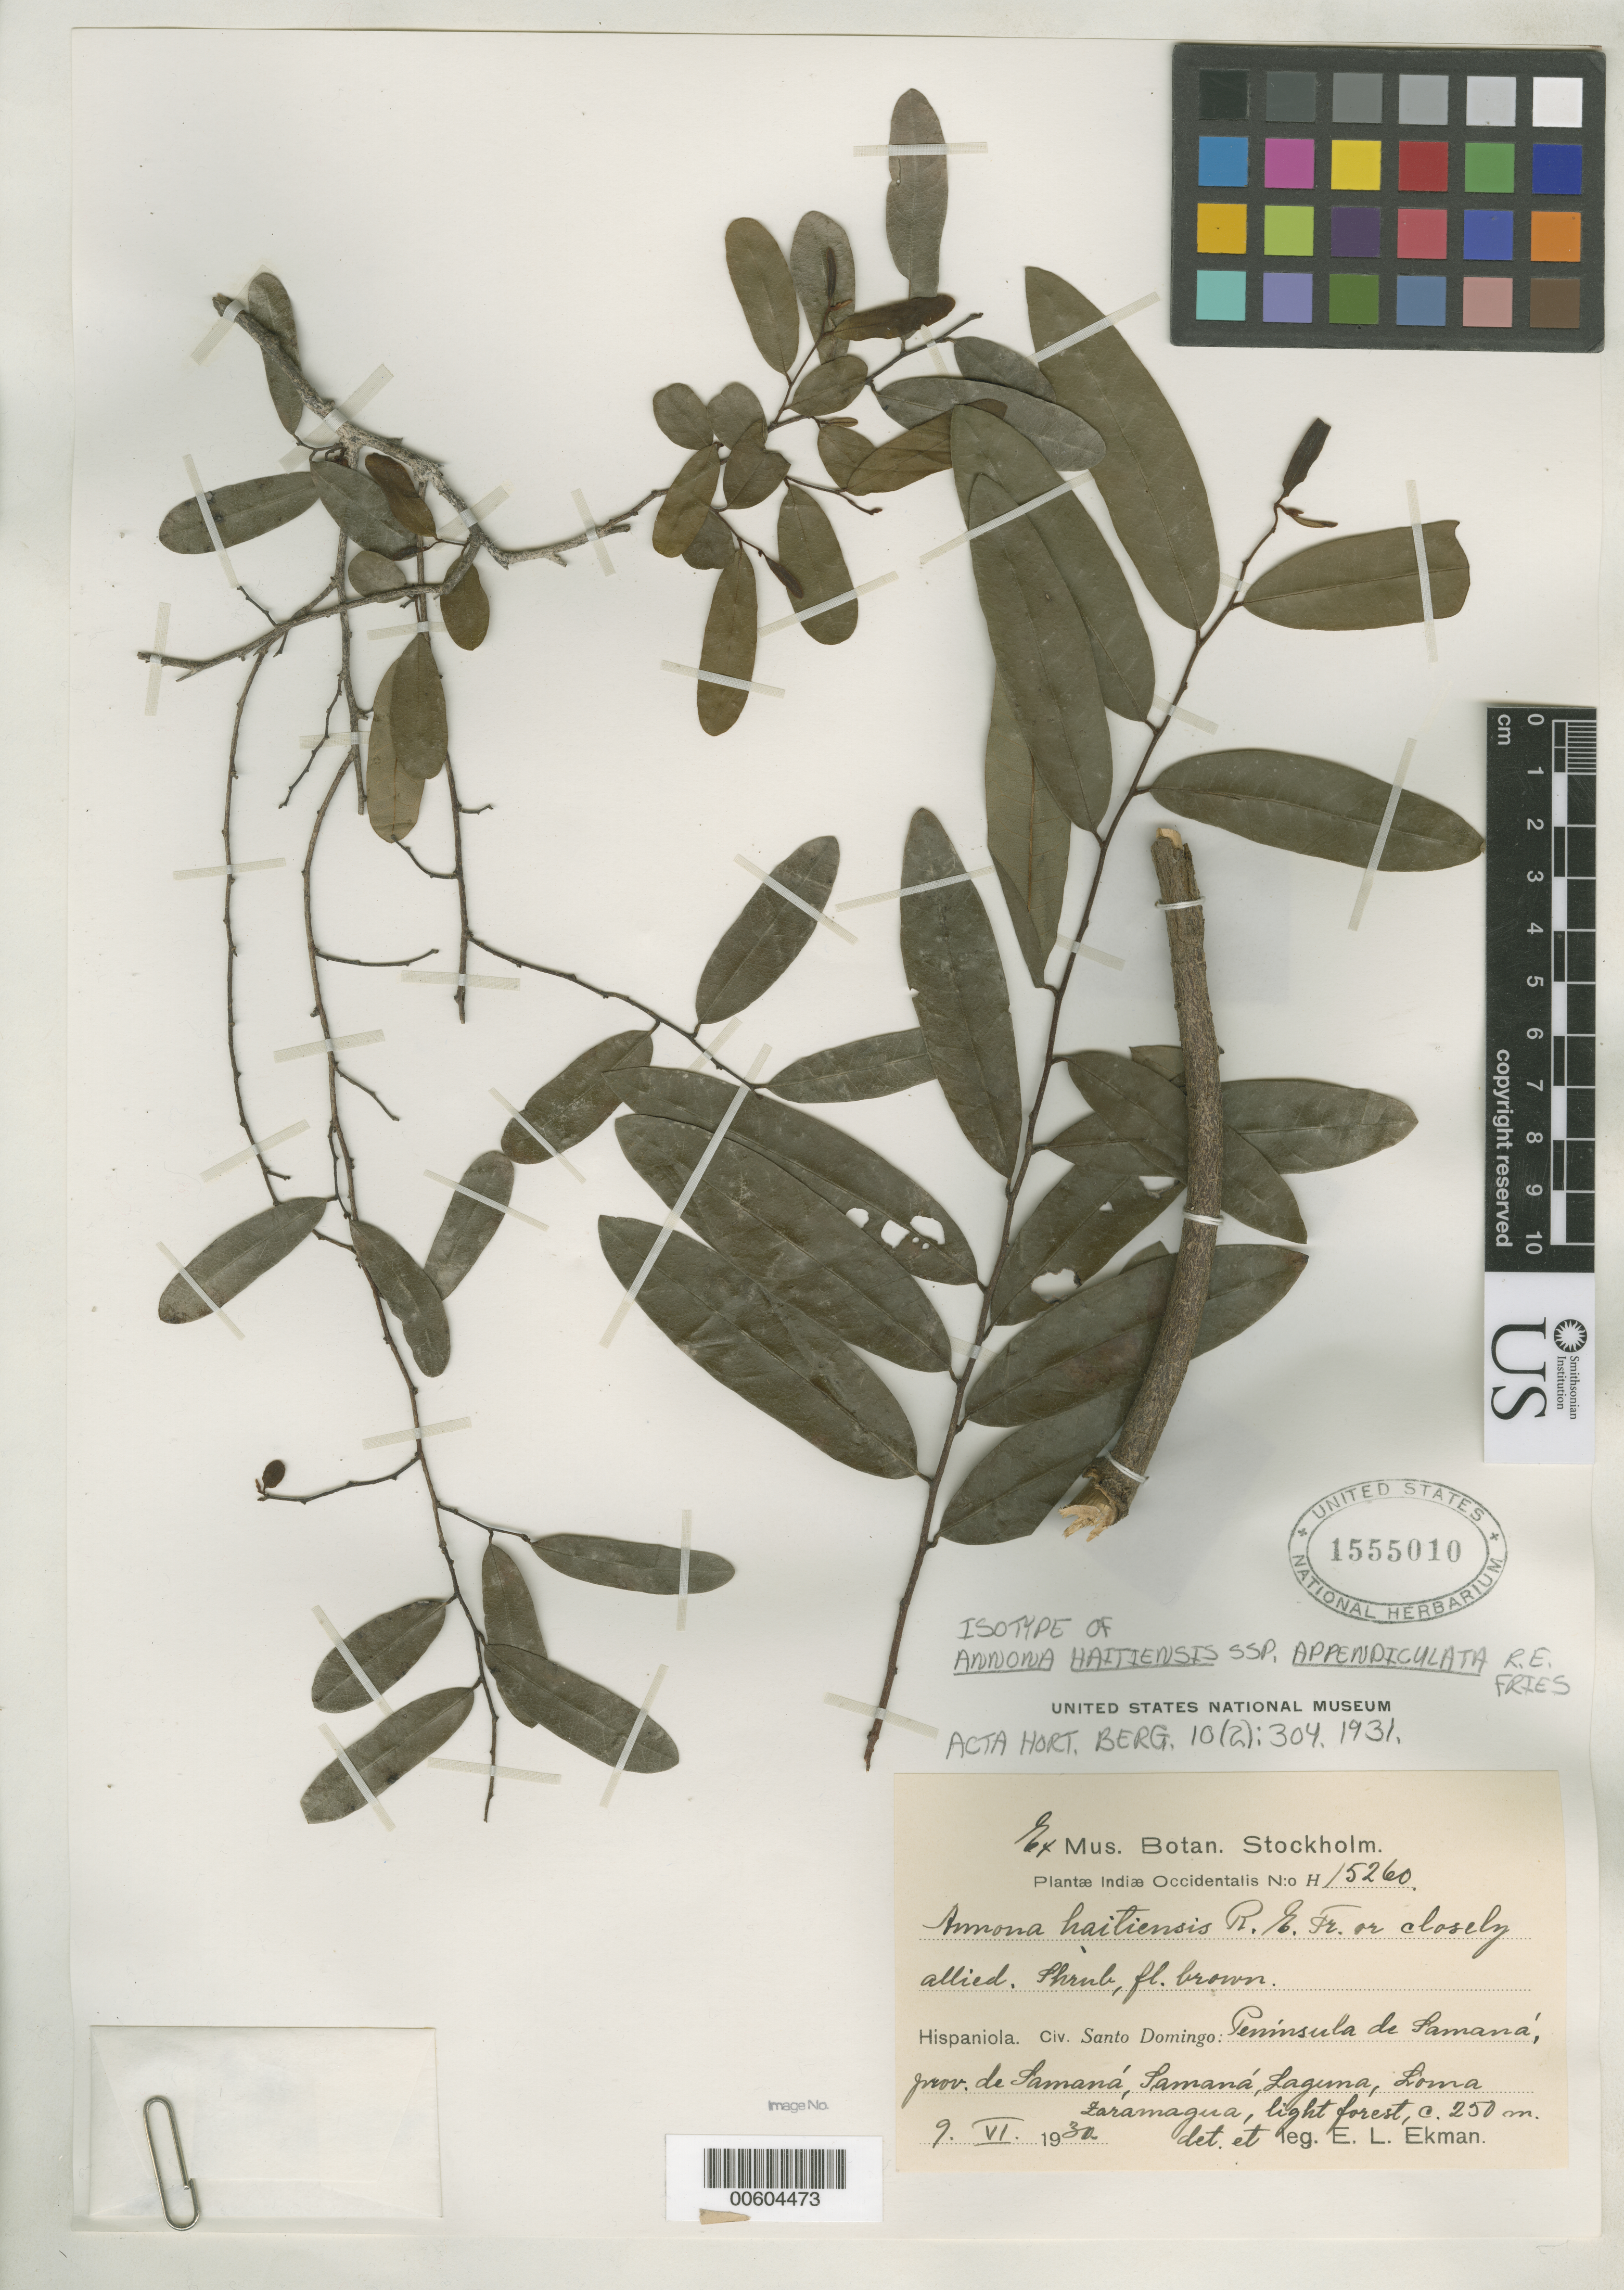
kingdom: Plantae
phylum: Tracheophyta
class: Magnoliopsida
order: Magnoliales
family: Annonaceae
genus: Annona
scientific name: Annona haitiensis subsp. appendiculata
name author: R.E. Fr.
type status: Isotype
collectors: E. L. Ekman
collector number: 16260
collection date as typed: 09 Jun 1930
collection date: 1930-06-09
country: Dominican Republic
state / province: Samaná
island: Hispaniola Island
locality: Peninsula de Samana, Samana, Laguna, Loma Zaramagua.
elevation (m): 250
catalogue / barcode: US 1555010